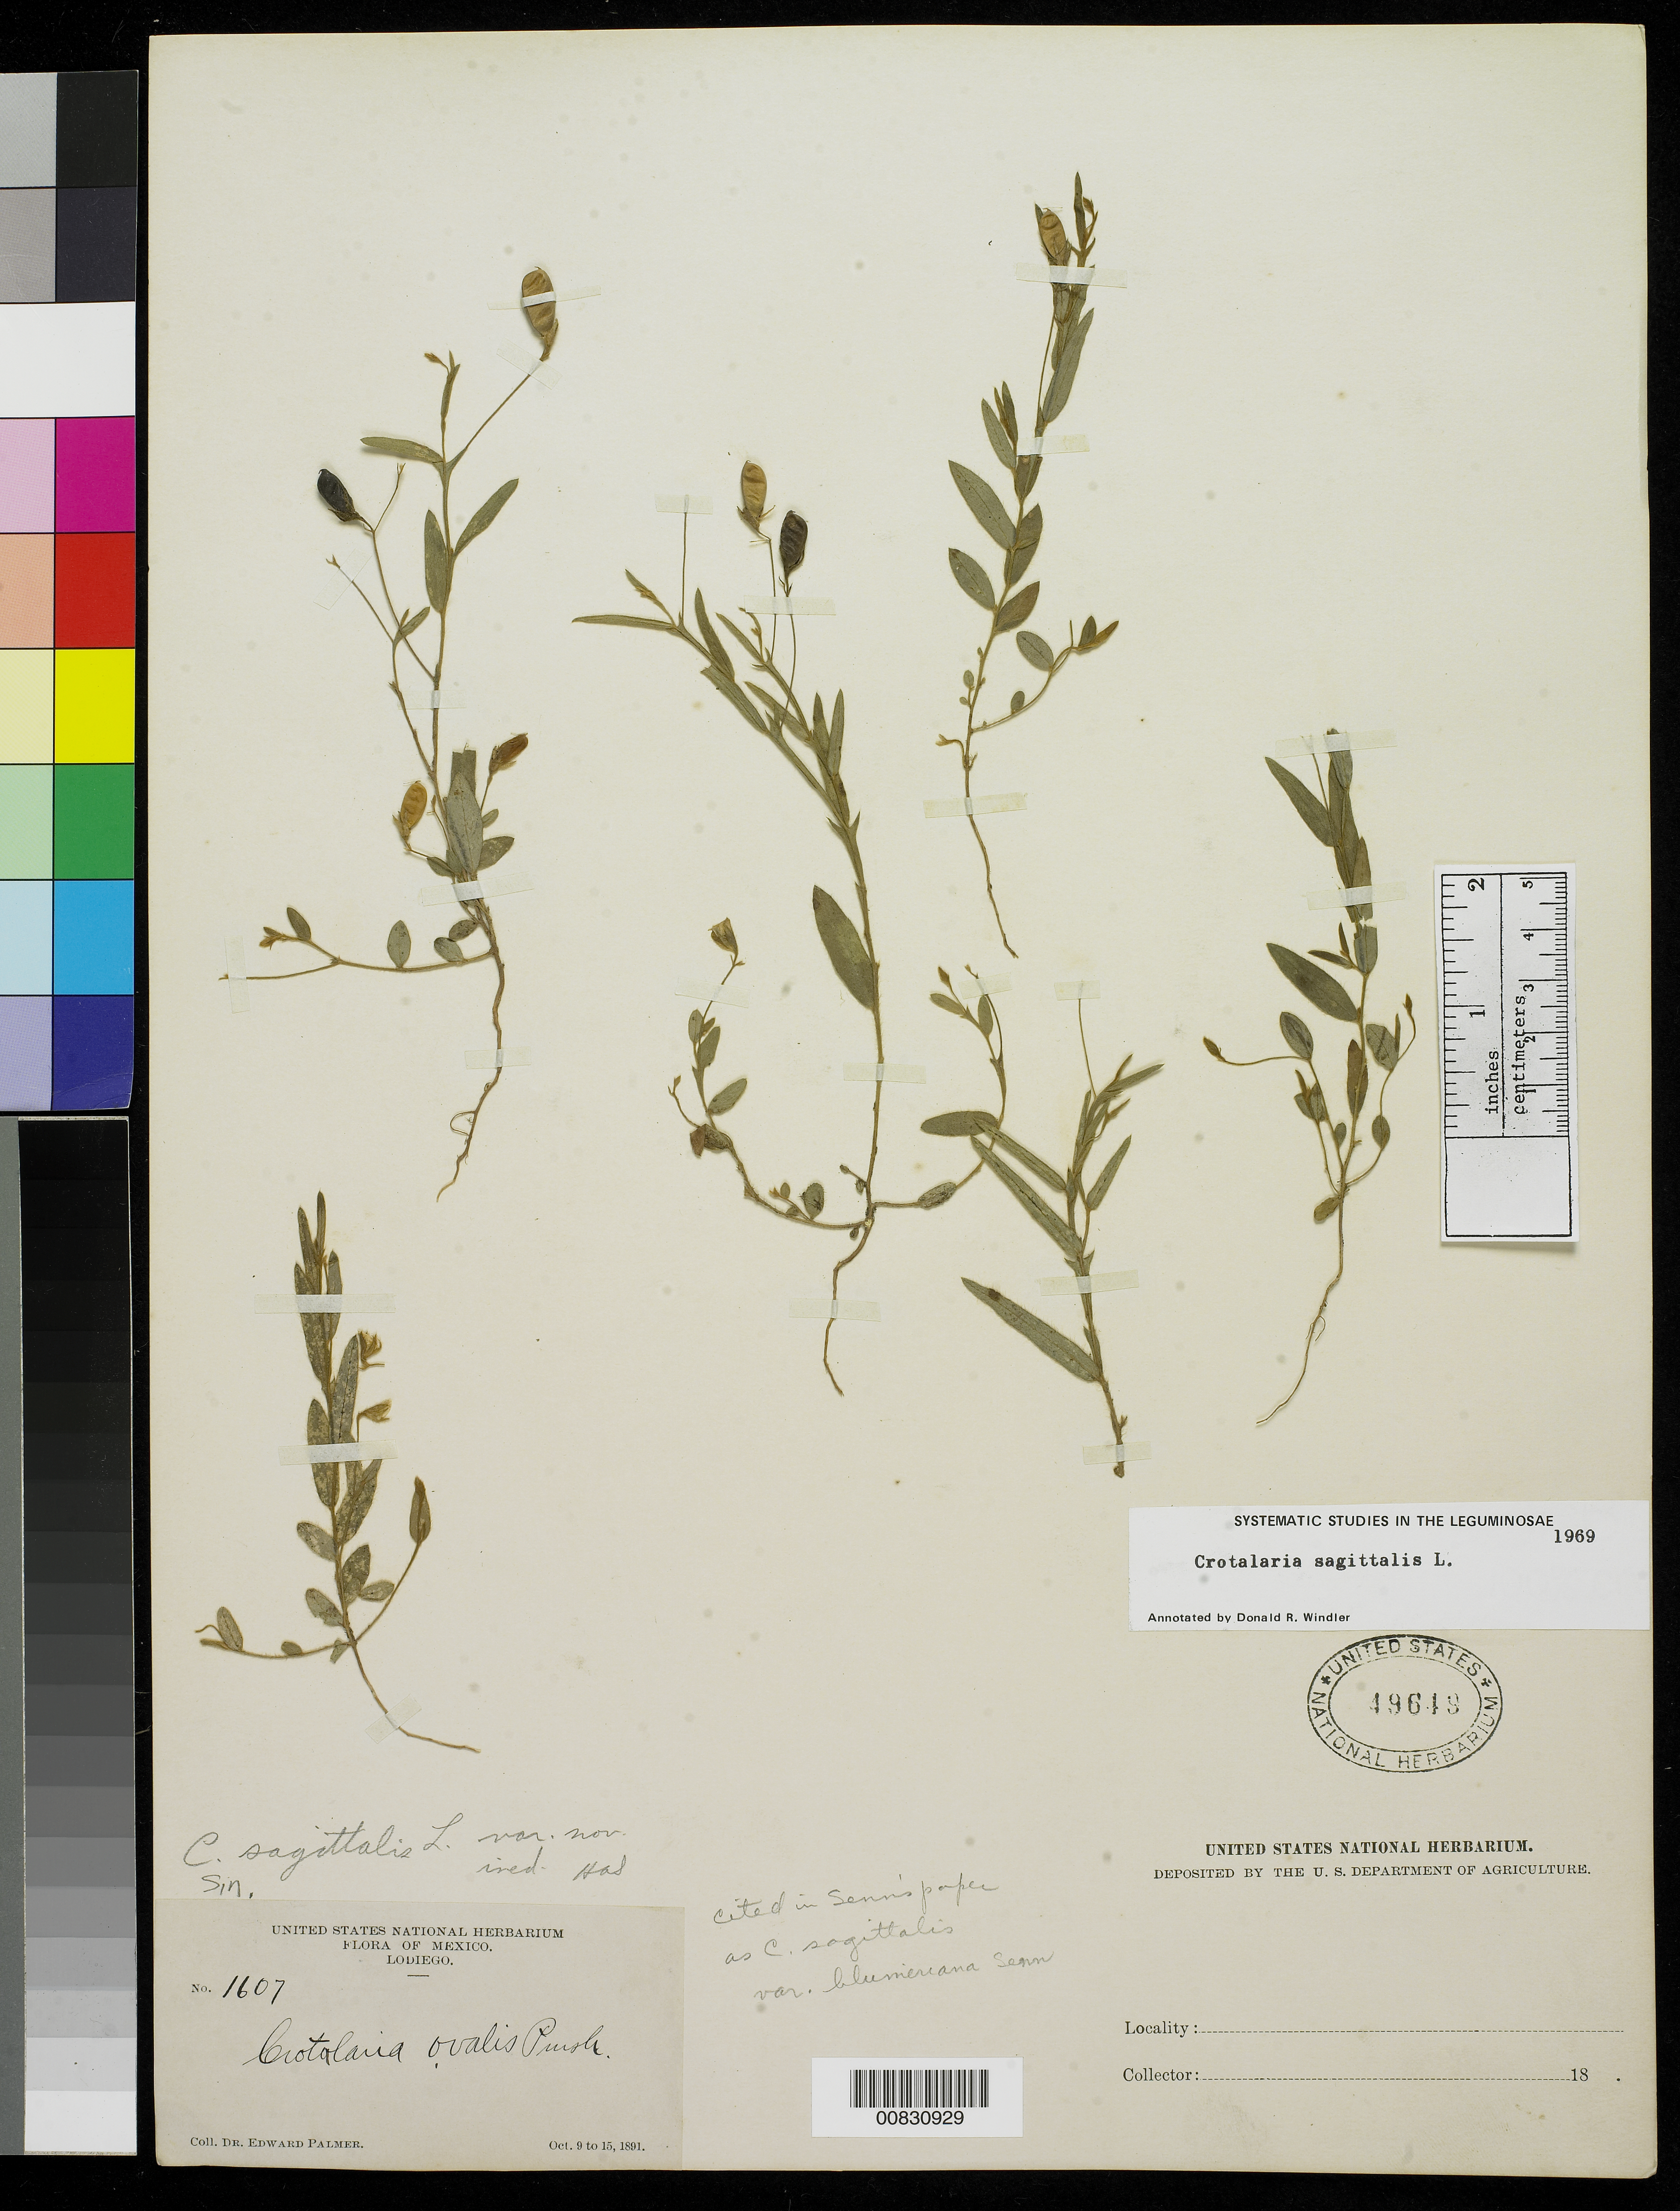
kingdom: Plantae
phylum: Tracheophyta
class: Magnoliopsida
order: Fabales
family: Fabaceae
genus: Crotalaria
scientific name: Crotalaria sagittalis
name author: L.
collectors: E. Palmer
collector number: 1607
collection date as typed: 09 Oct 1891 to 15 Oct 1891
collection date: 1891-10-09/1891-10-15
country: Mexico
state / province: Sinaloa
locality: Lodiego, Sinaloa.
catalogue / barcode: US 49648